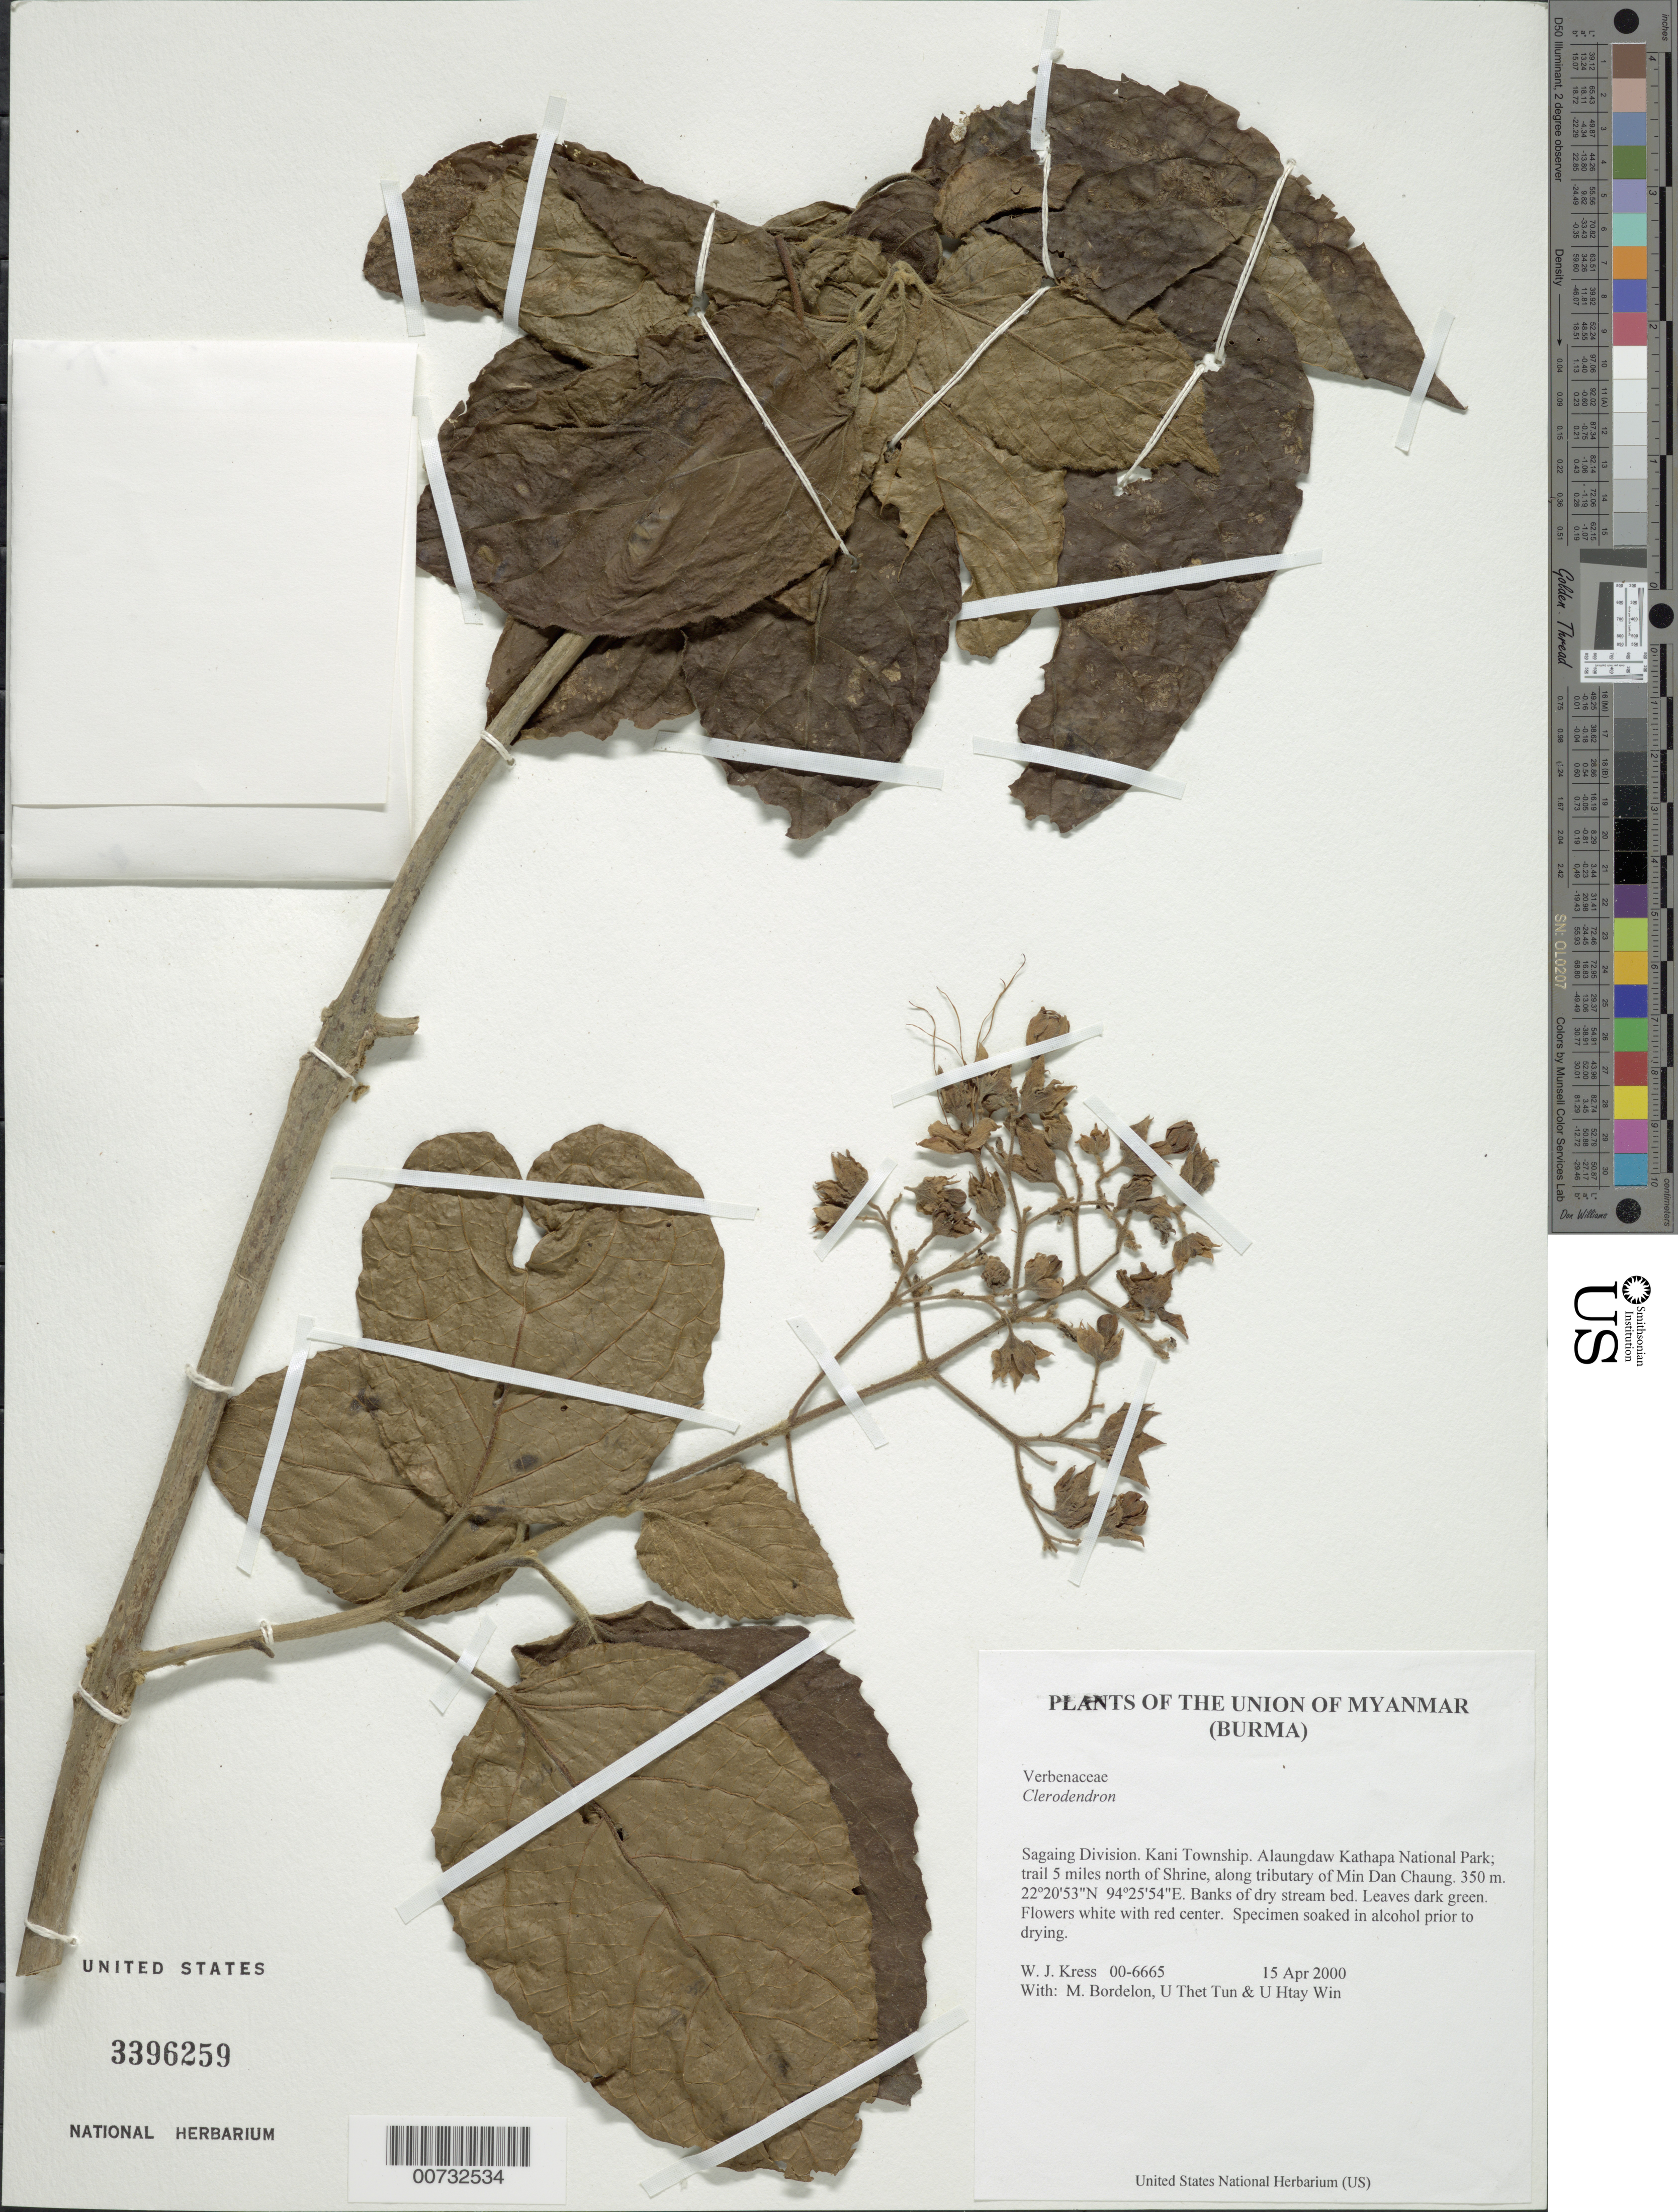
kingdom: Plantae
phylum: Tracheophyta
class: Magnoliopsida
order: Lamiales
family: Lamiaceae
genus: Clerodendrum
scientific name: Clerodendrum sp.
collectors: W. J. Kress, M. Bordelon, Thet Htun & U Htay Win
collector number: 00-6665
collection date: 2000-04-15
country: Myanmar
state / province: Sagaing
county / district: Kani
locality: Alaungdaw Kathapa National Park; trail 5 miles north of Shrine, along tributary of Min Dan Chaung.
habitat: Banks of dry stream bed.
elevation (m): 350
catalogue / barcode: US 3396259